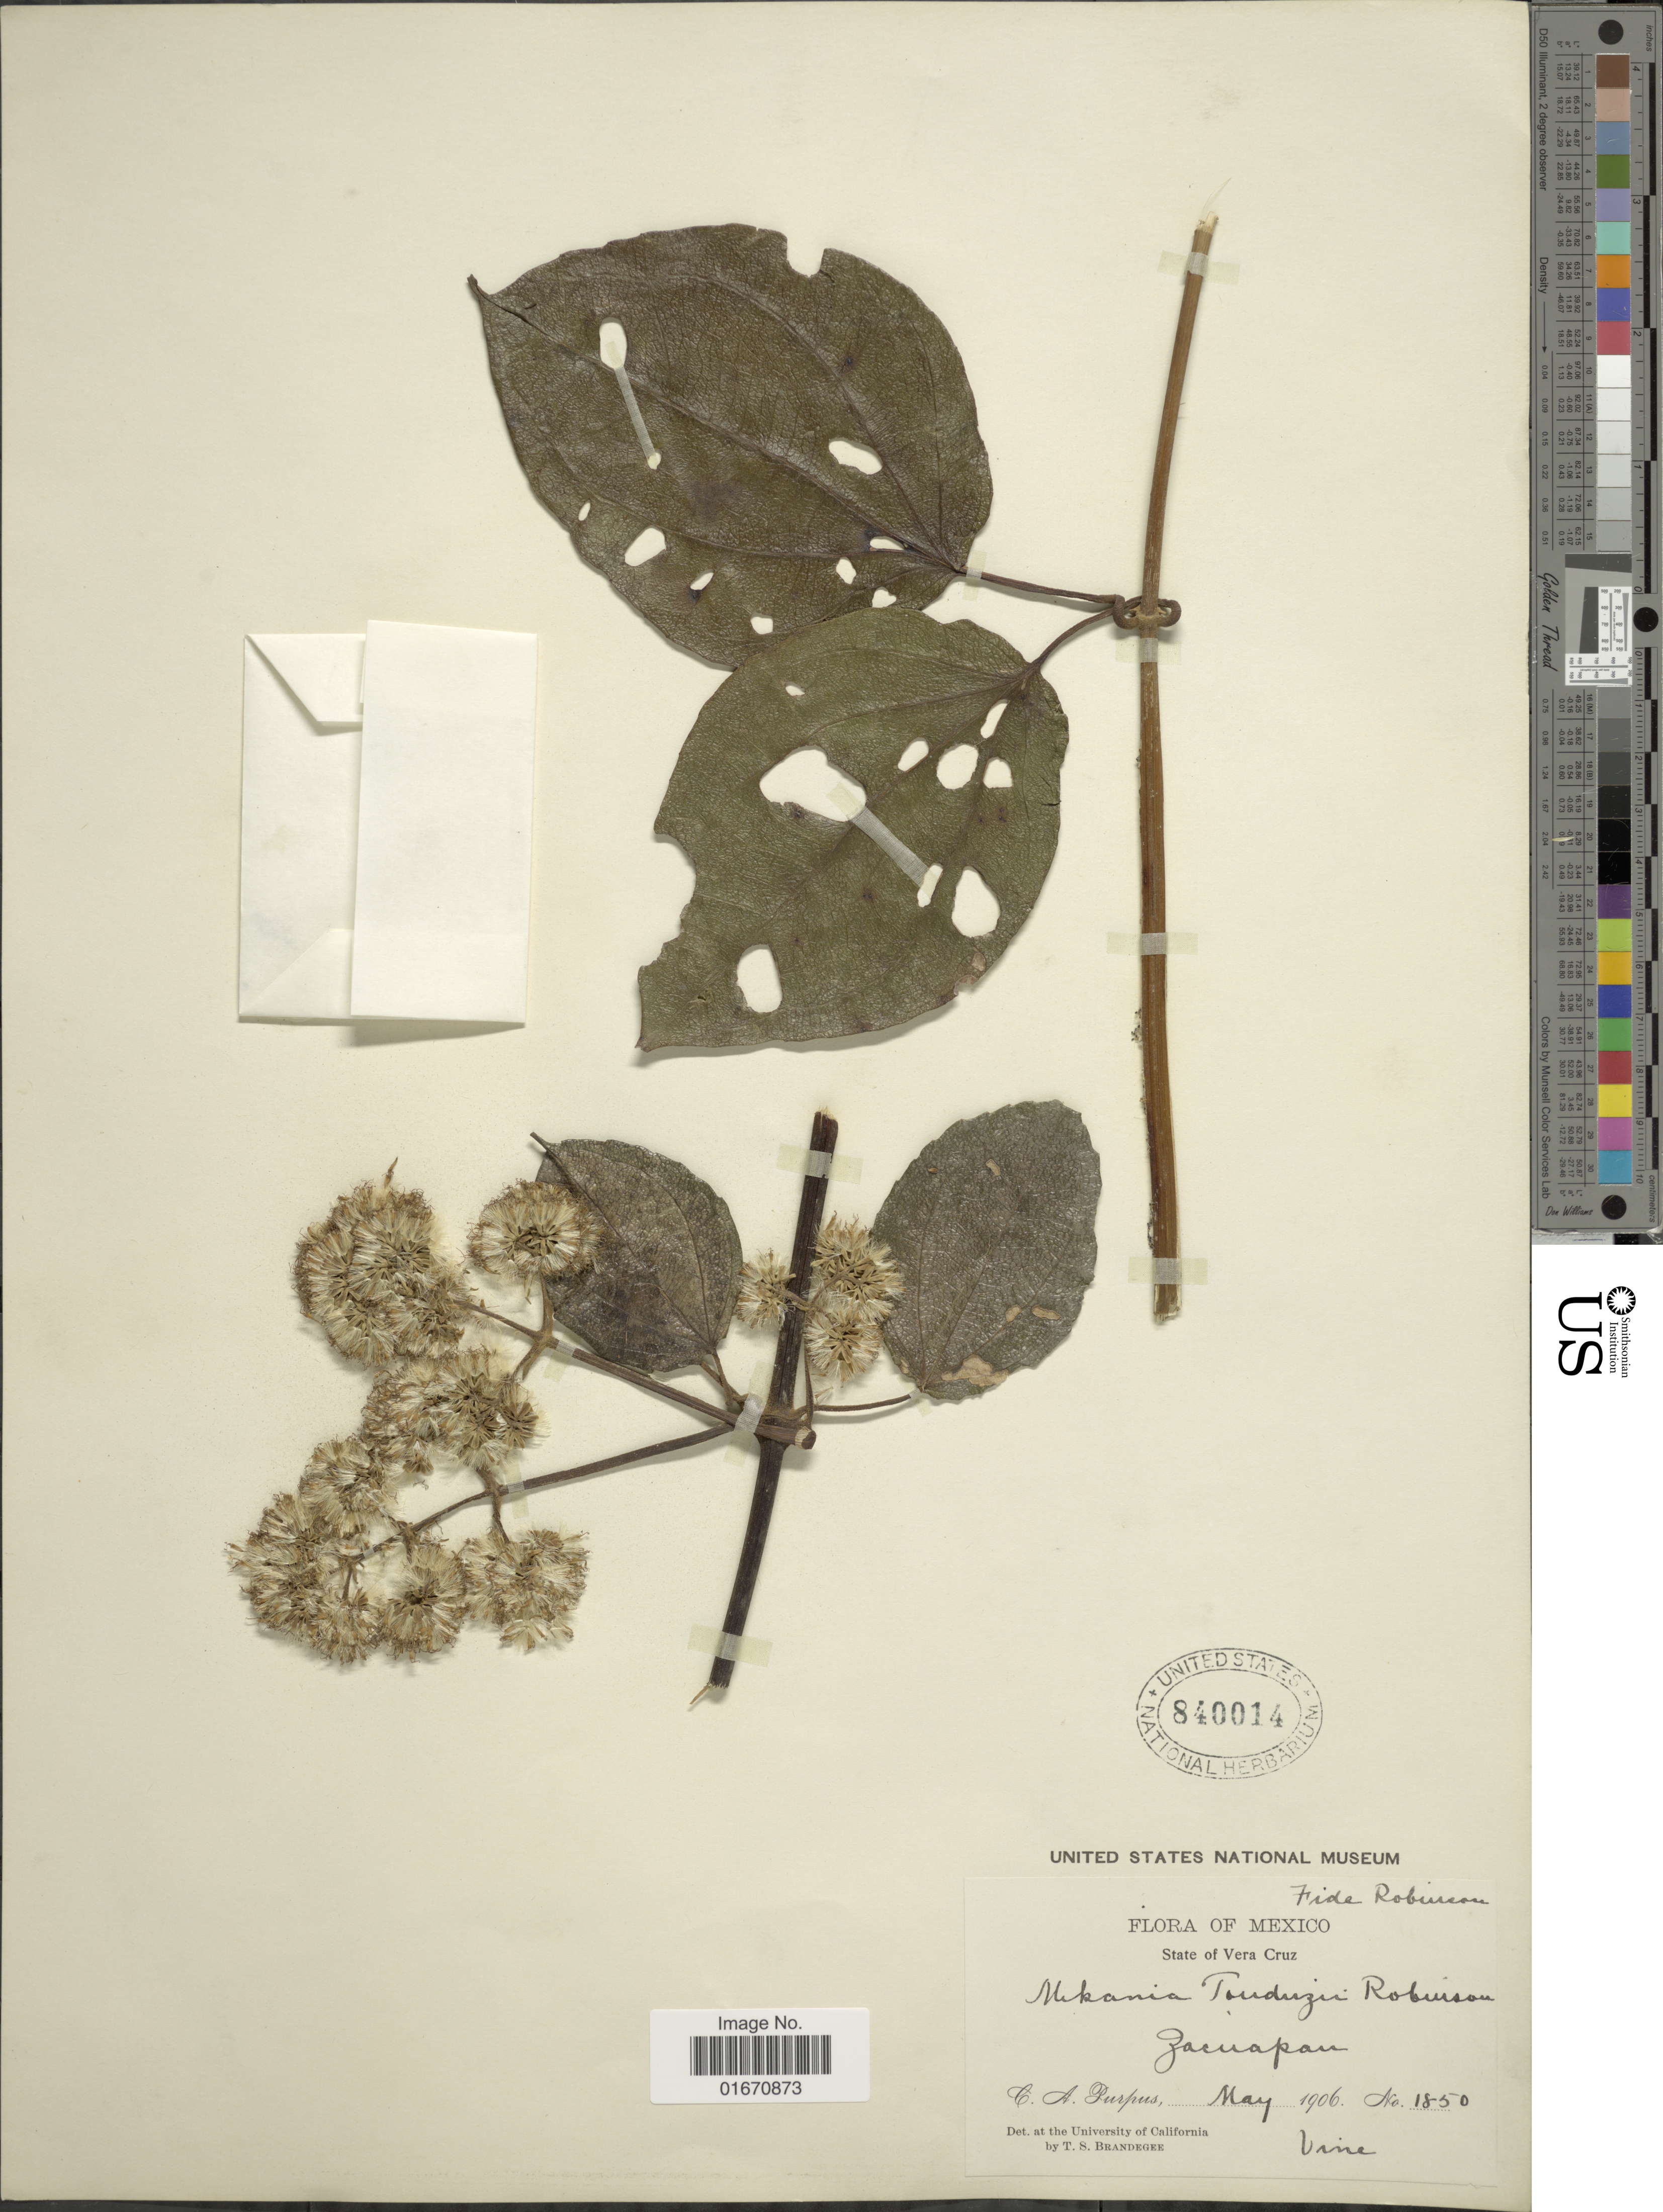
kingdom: Plantae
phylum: Tracheophyta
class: Magnoliopsida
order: Asterales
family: Asteraceae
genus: Mikania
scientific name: Mikania tonduzii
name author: B.L. Rob.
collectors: C. A. Purpus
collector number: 1850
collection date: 1906-05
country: Mexico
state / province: Veracruz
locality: State of Veracruz, Zacuapan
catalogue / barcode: US 840014